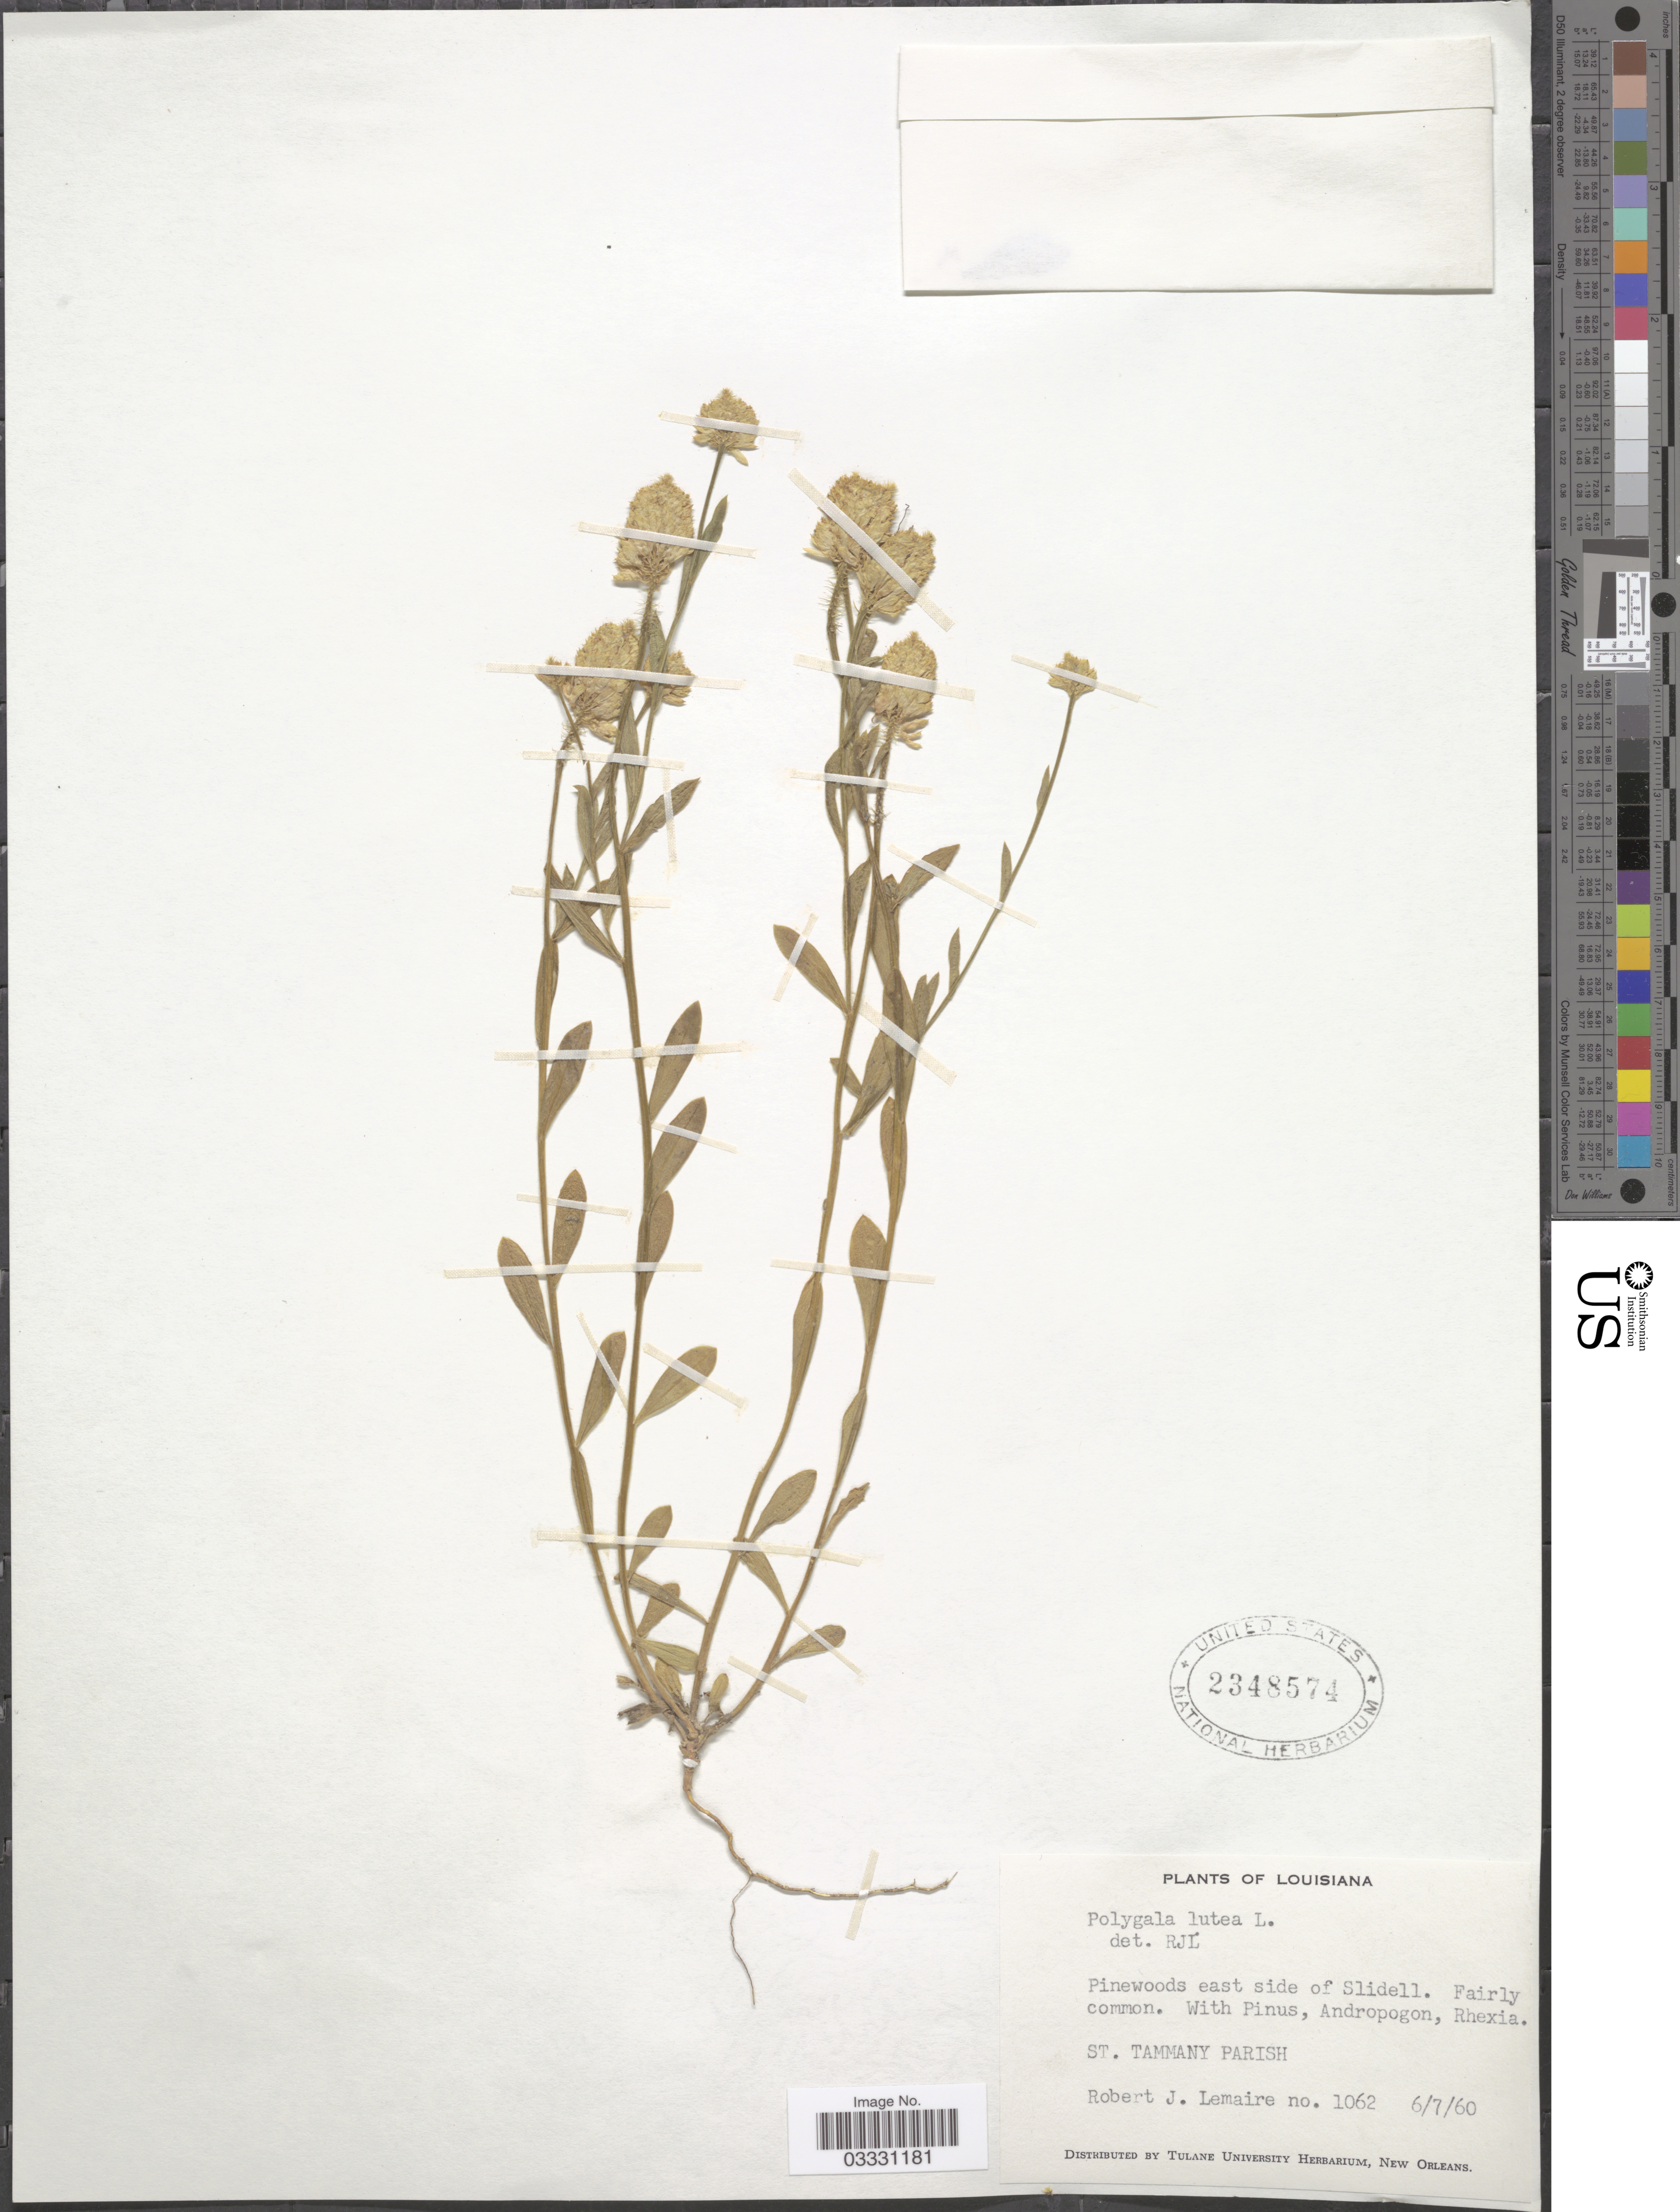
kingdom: Plantae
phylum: Tracheophyta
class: Magnoliopsida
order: Fabales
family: Polygalaceae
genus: Polygala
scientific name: Polygala lutea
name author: L.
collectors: R. J. Lemaire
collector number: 1062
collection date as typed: Transcribed d/m/y: 7/6/60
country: United States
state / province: Louisiana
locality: Pinewoods east side of Slidell. St. Tammany Parish.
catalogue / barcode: US 2348574